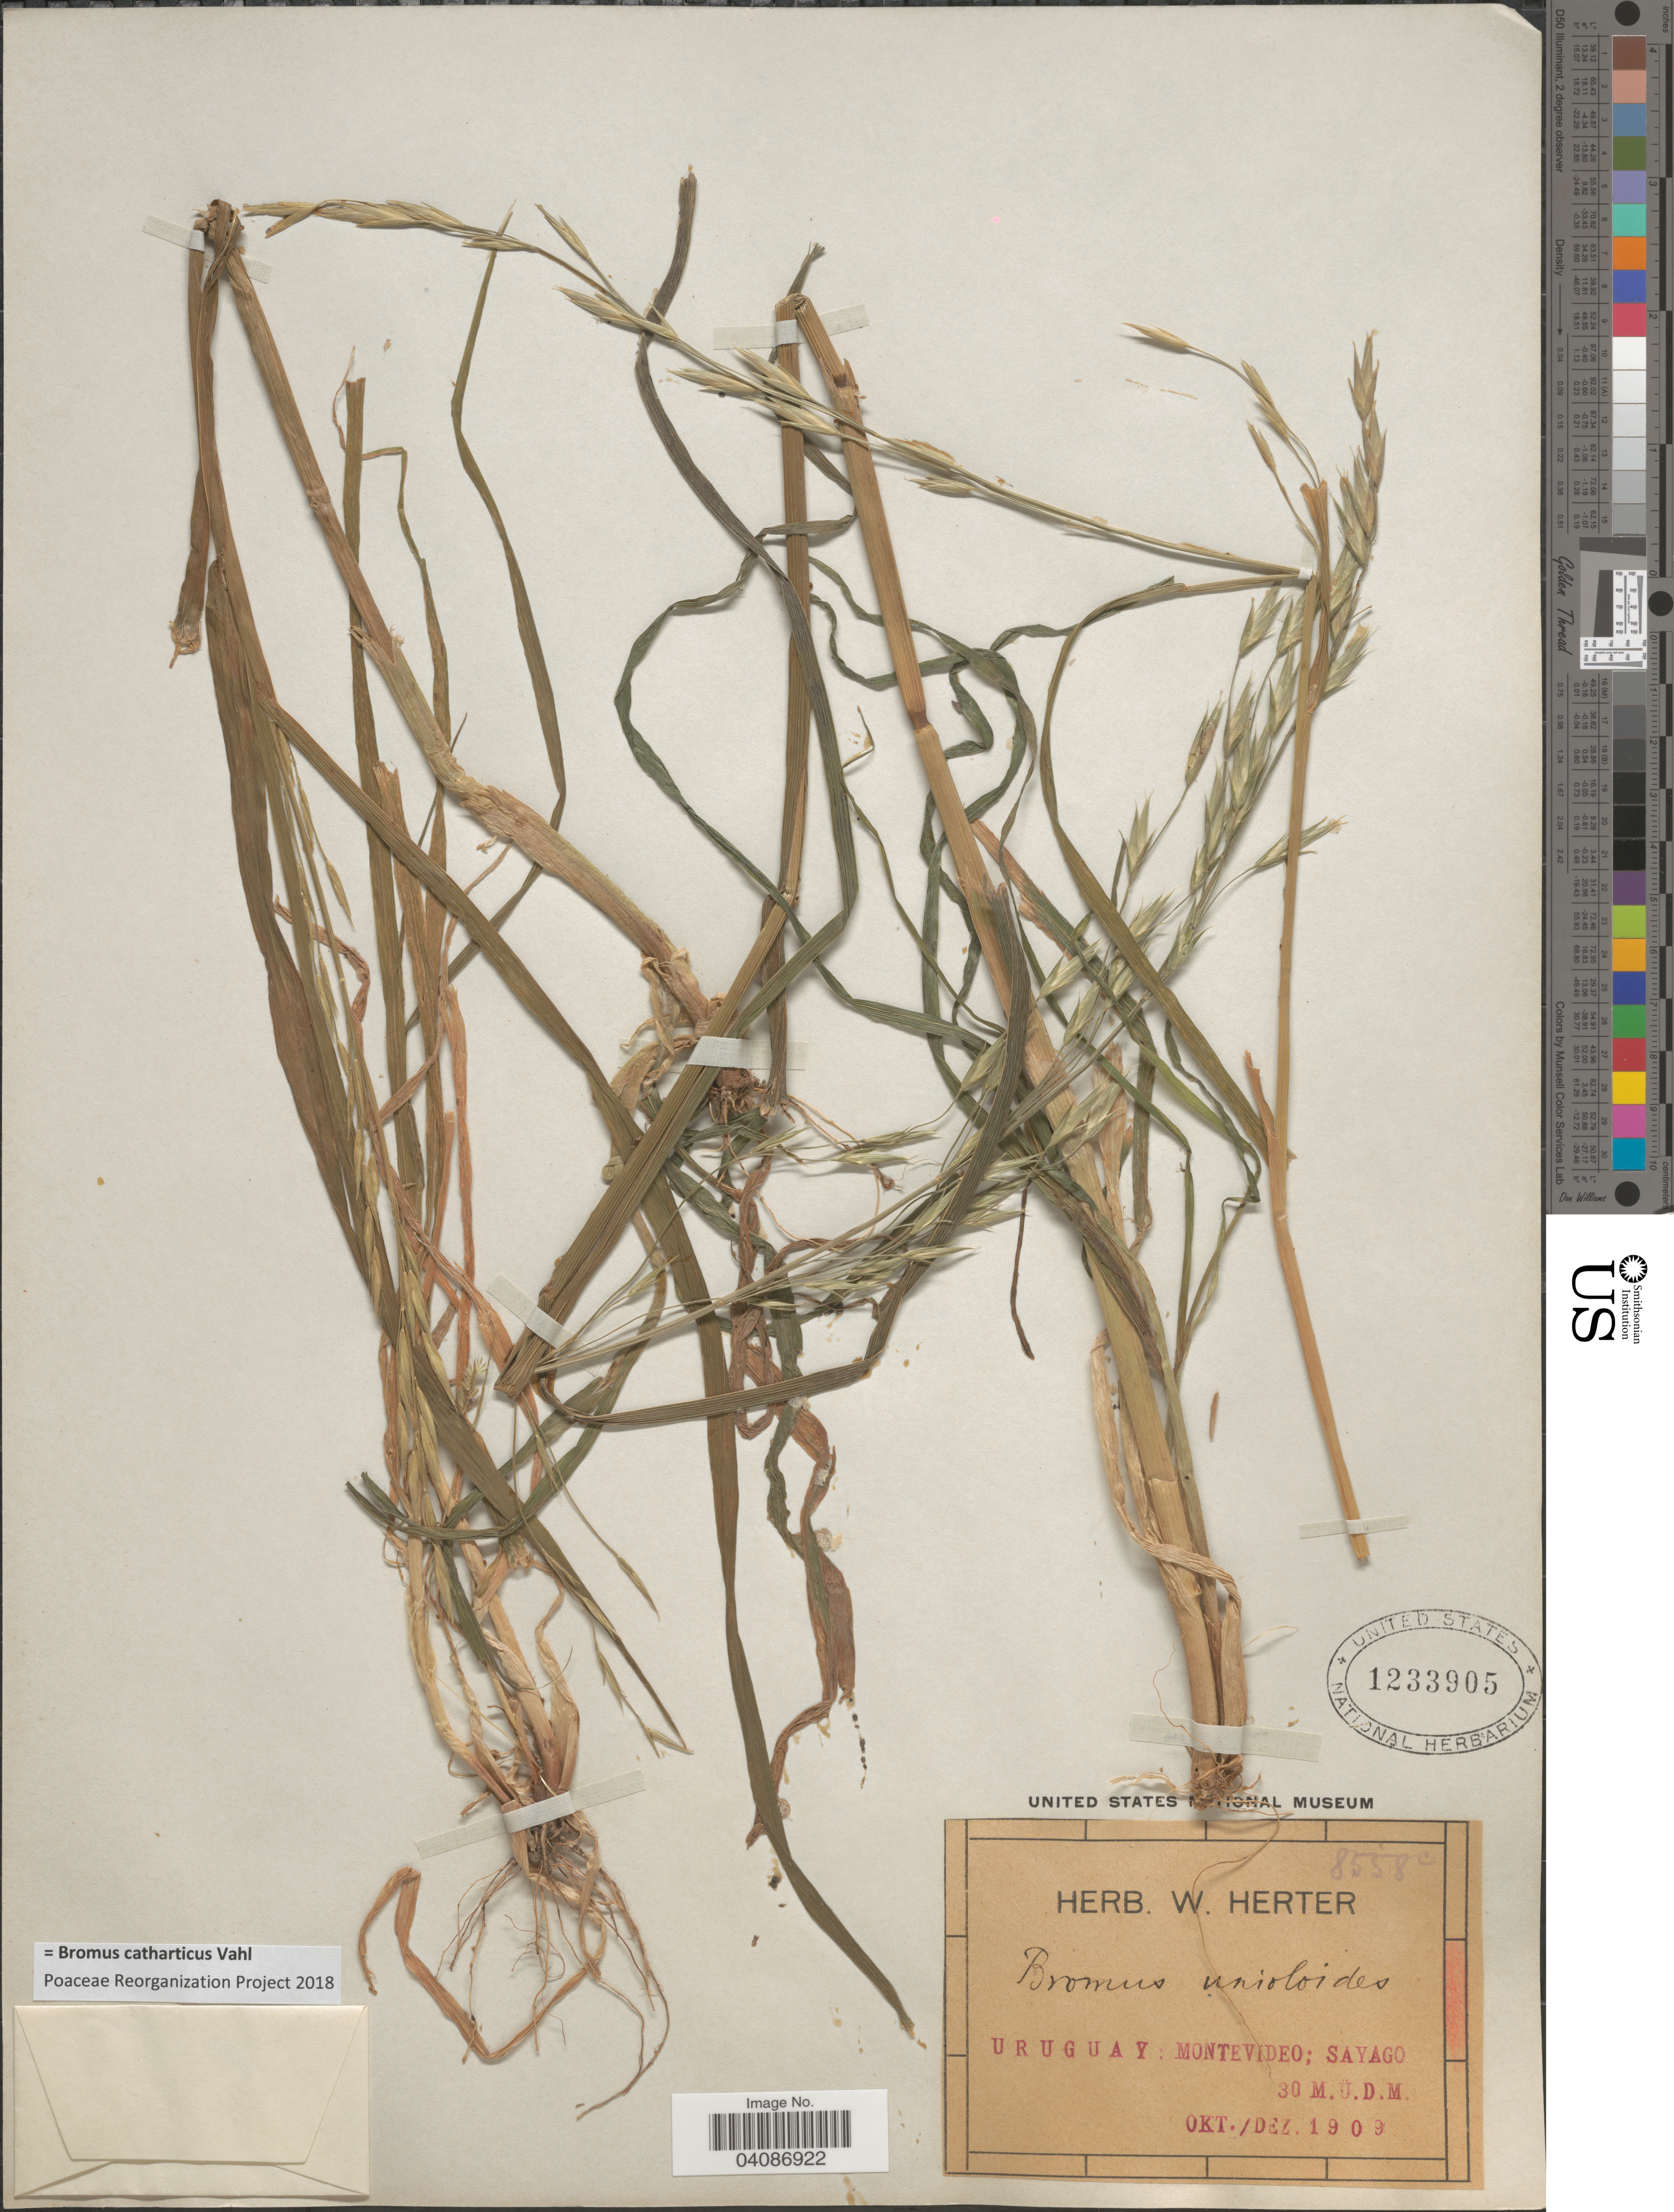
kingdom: Plantae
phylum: Tracheophyta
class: Liliopsida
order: Poales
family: Poaceae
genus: Bromus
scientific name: Bromus catharticus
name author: Vahl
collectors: ex Herb. W.G. Herter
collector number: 8558c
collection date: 1909-10/1909-12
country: Uruguay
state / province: Montevideo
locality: Sayago.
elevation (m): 30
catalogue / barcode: US 1233905